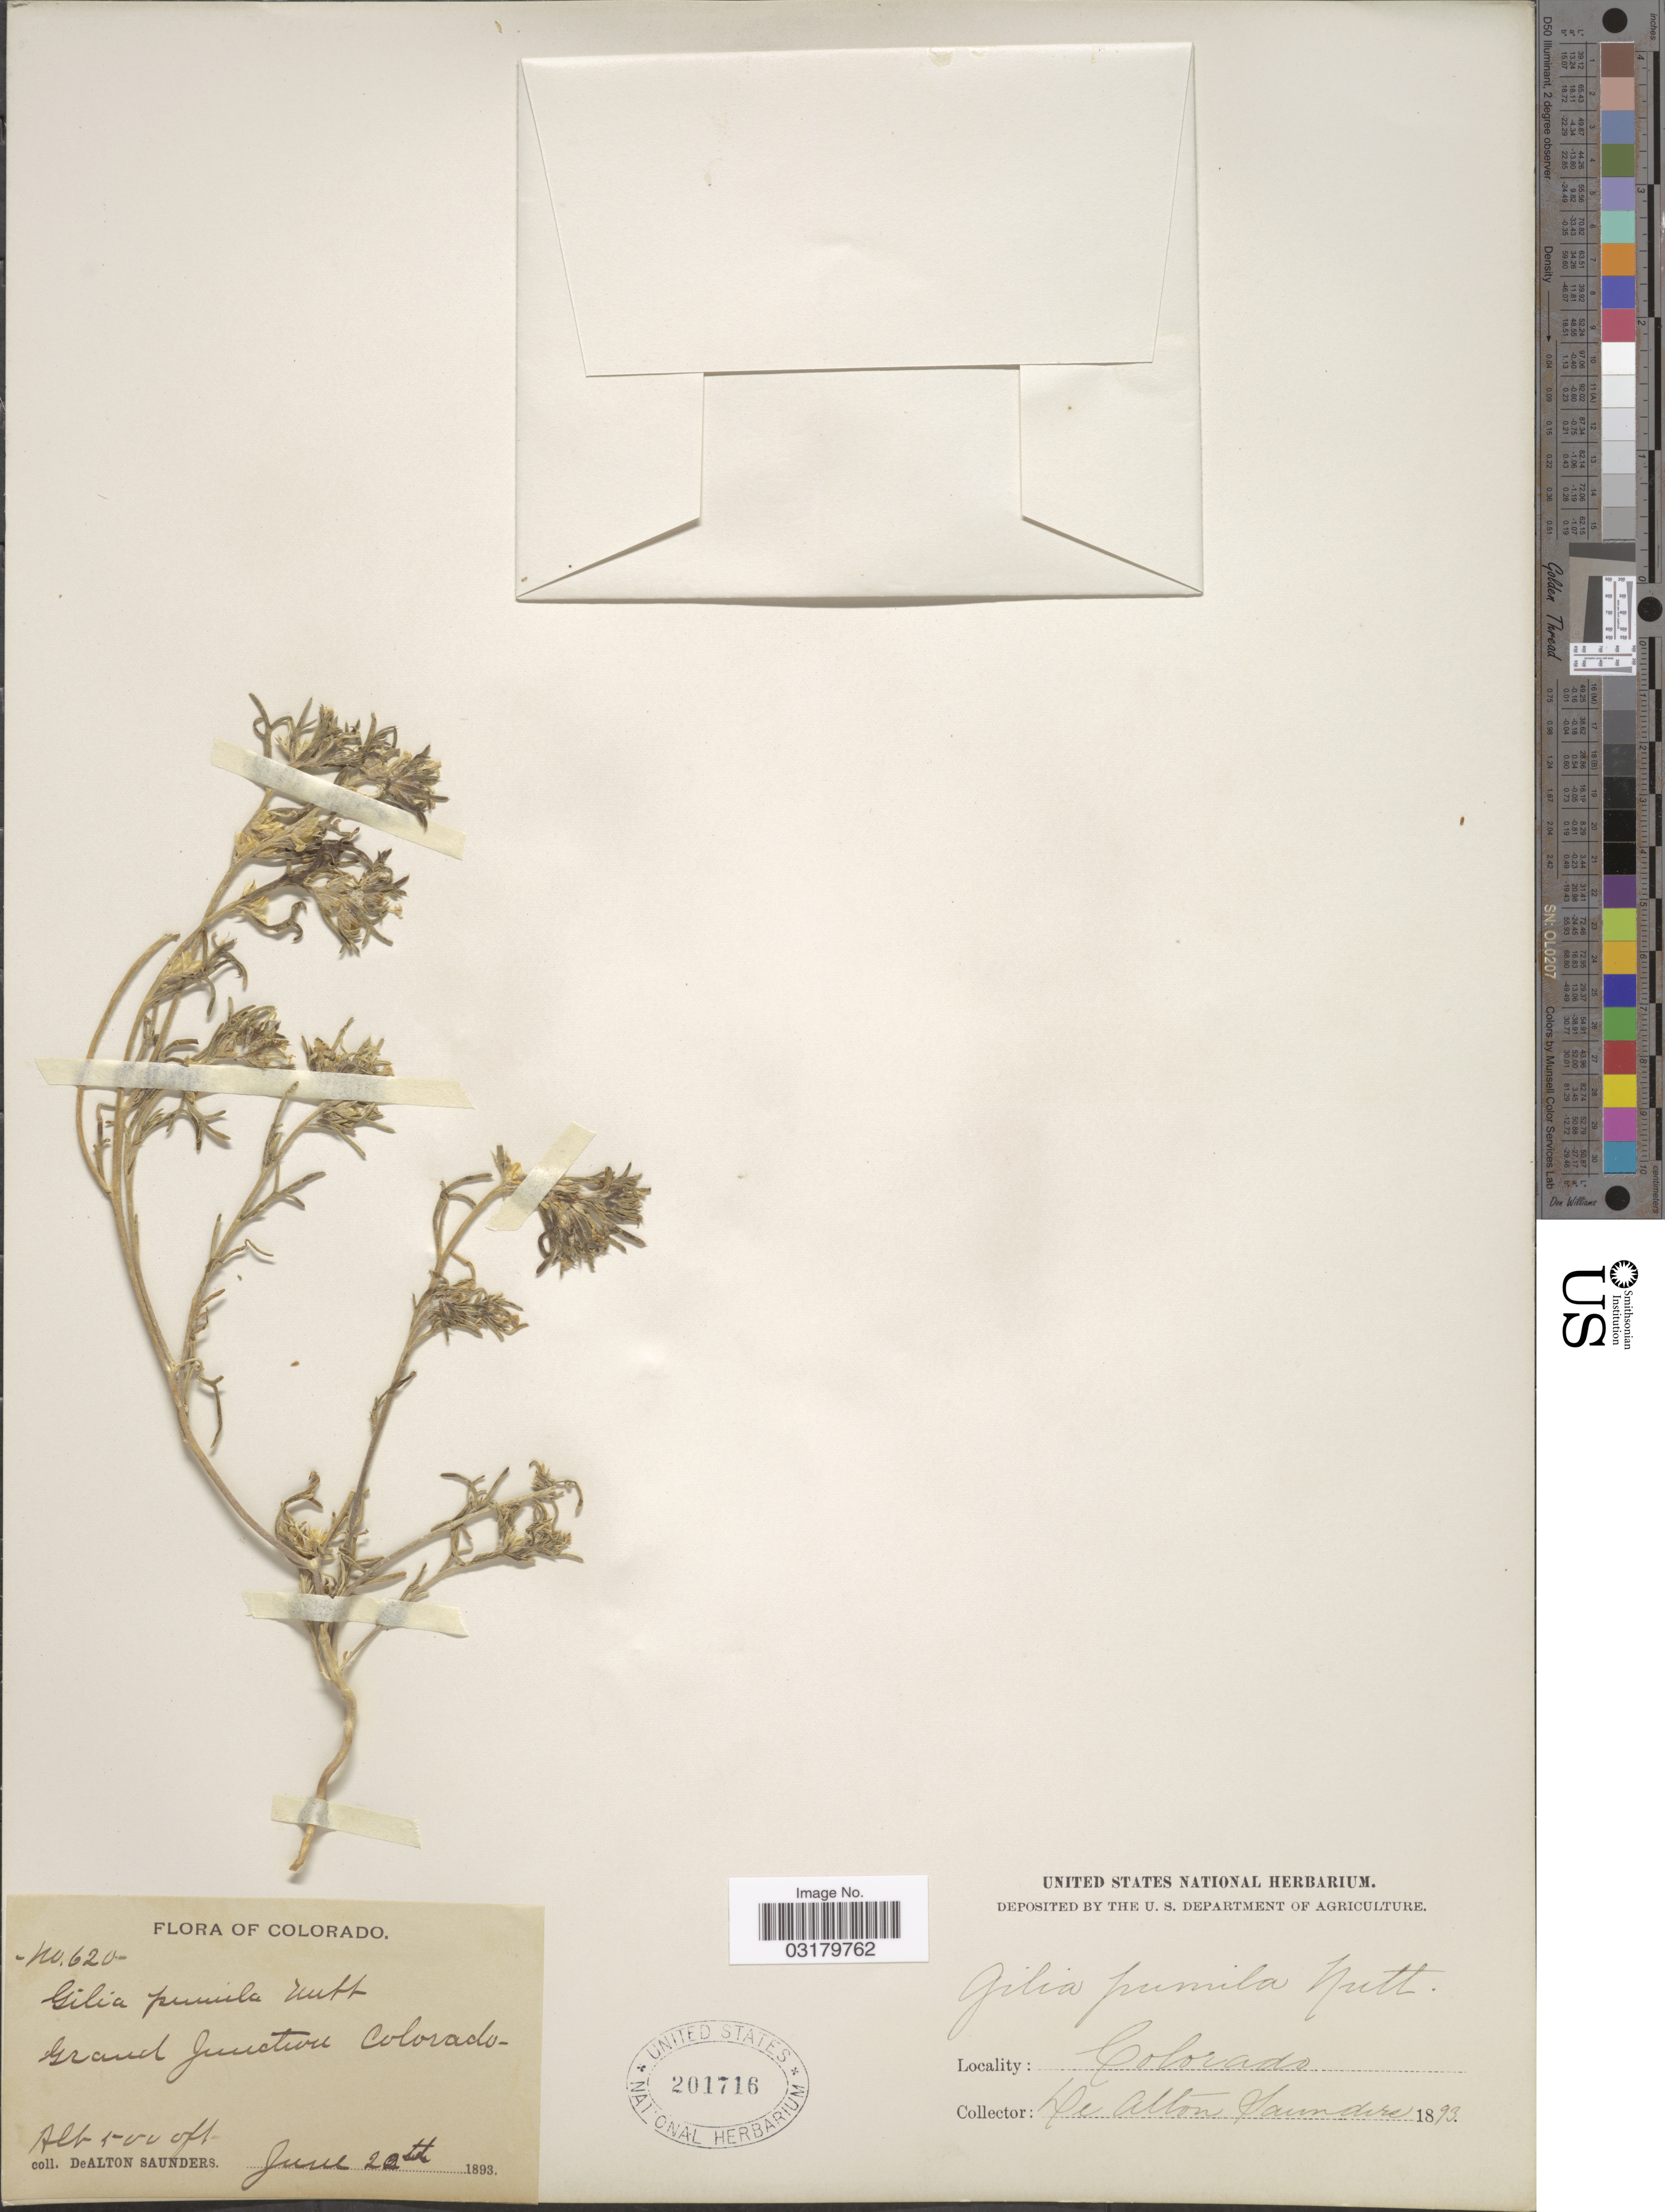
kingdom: Plantae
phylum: Tracheophyta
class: Magnoliopsida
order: Ericales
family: Polemoniaceae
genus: Ipomopsis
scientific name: Ipomopsis pumila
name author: (Nutt.) V.E. Grant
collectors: D. A. Saunders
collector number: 620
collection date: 1893-06-22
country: United States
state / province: Colorado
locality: Grand Junction .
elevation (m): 1524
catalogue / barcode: US 201716